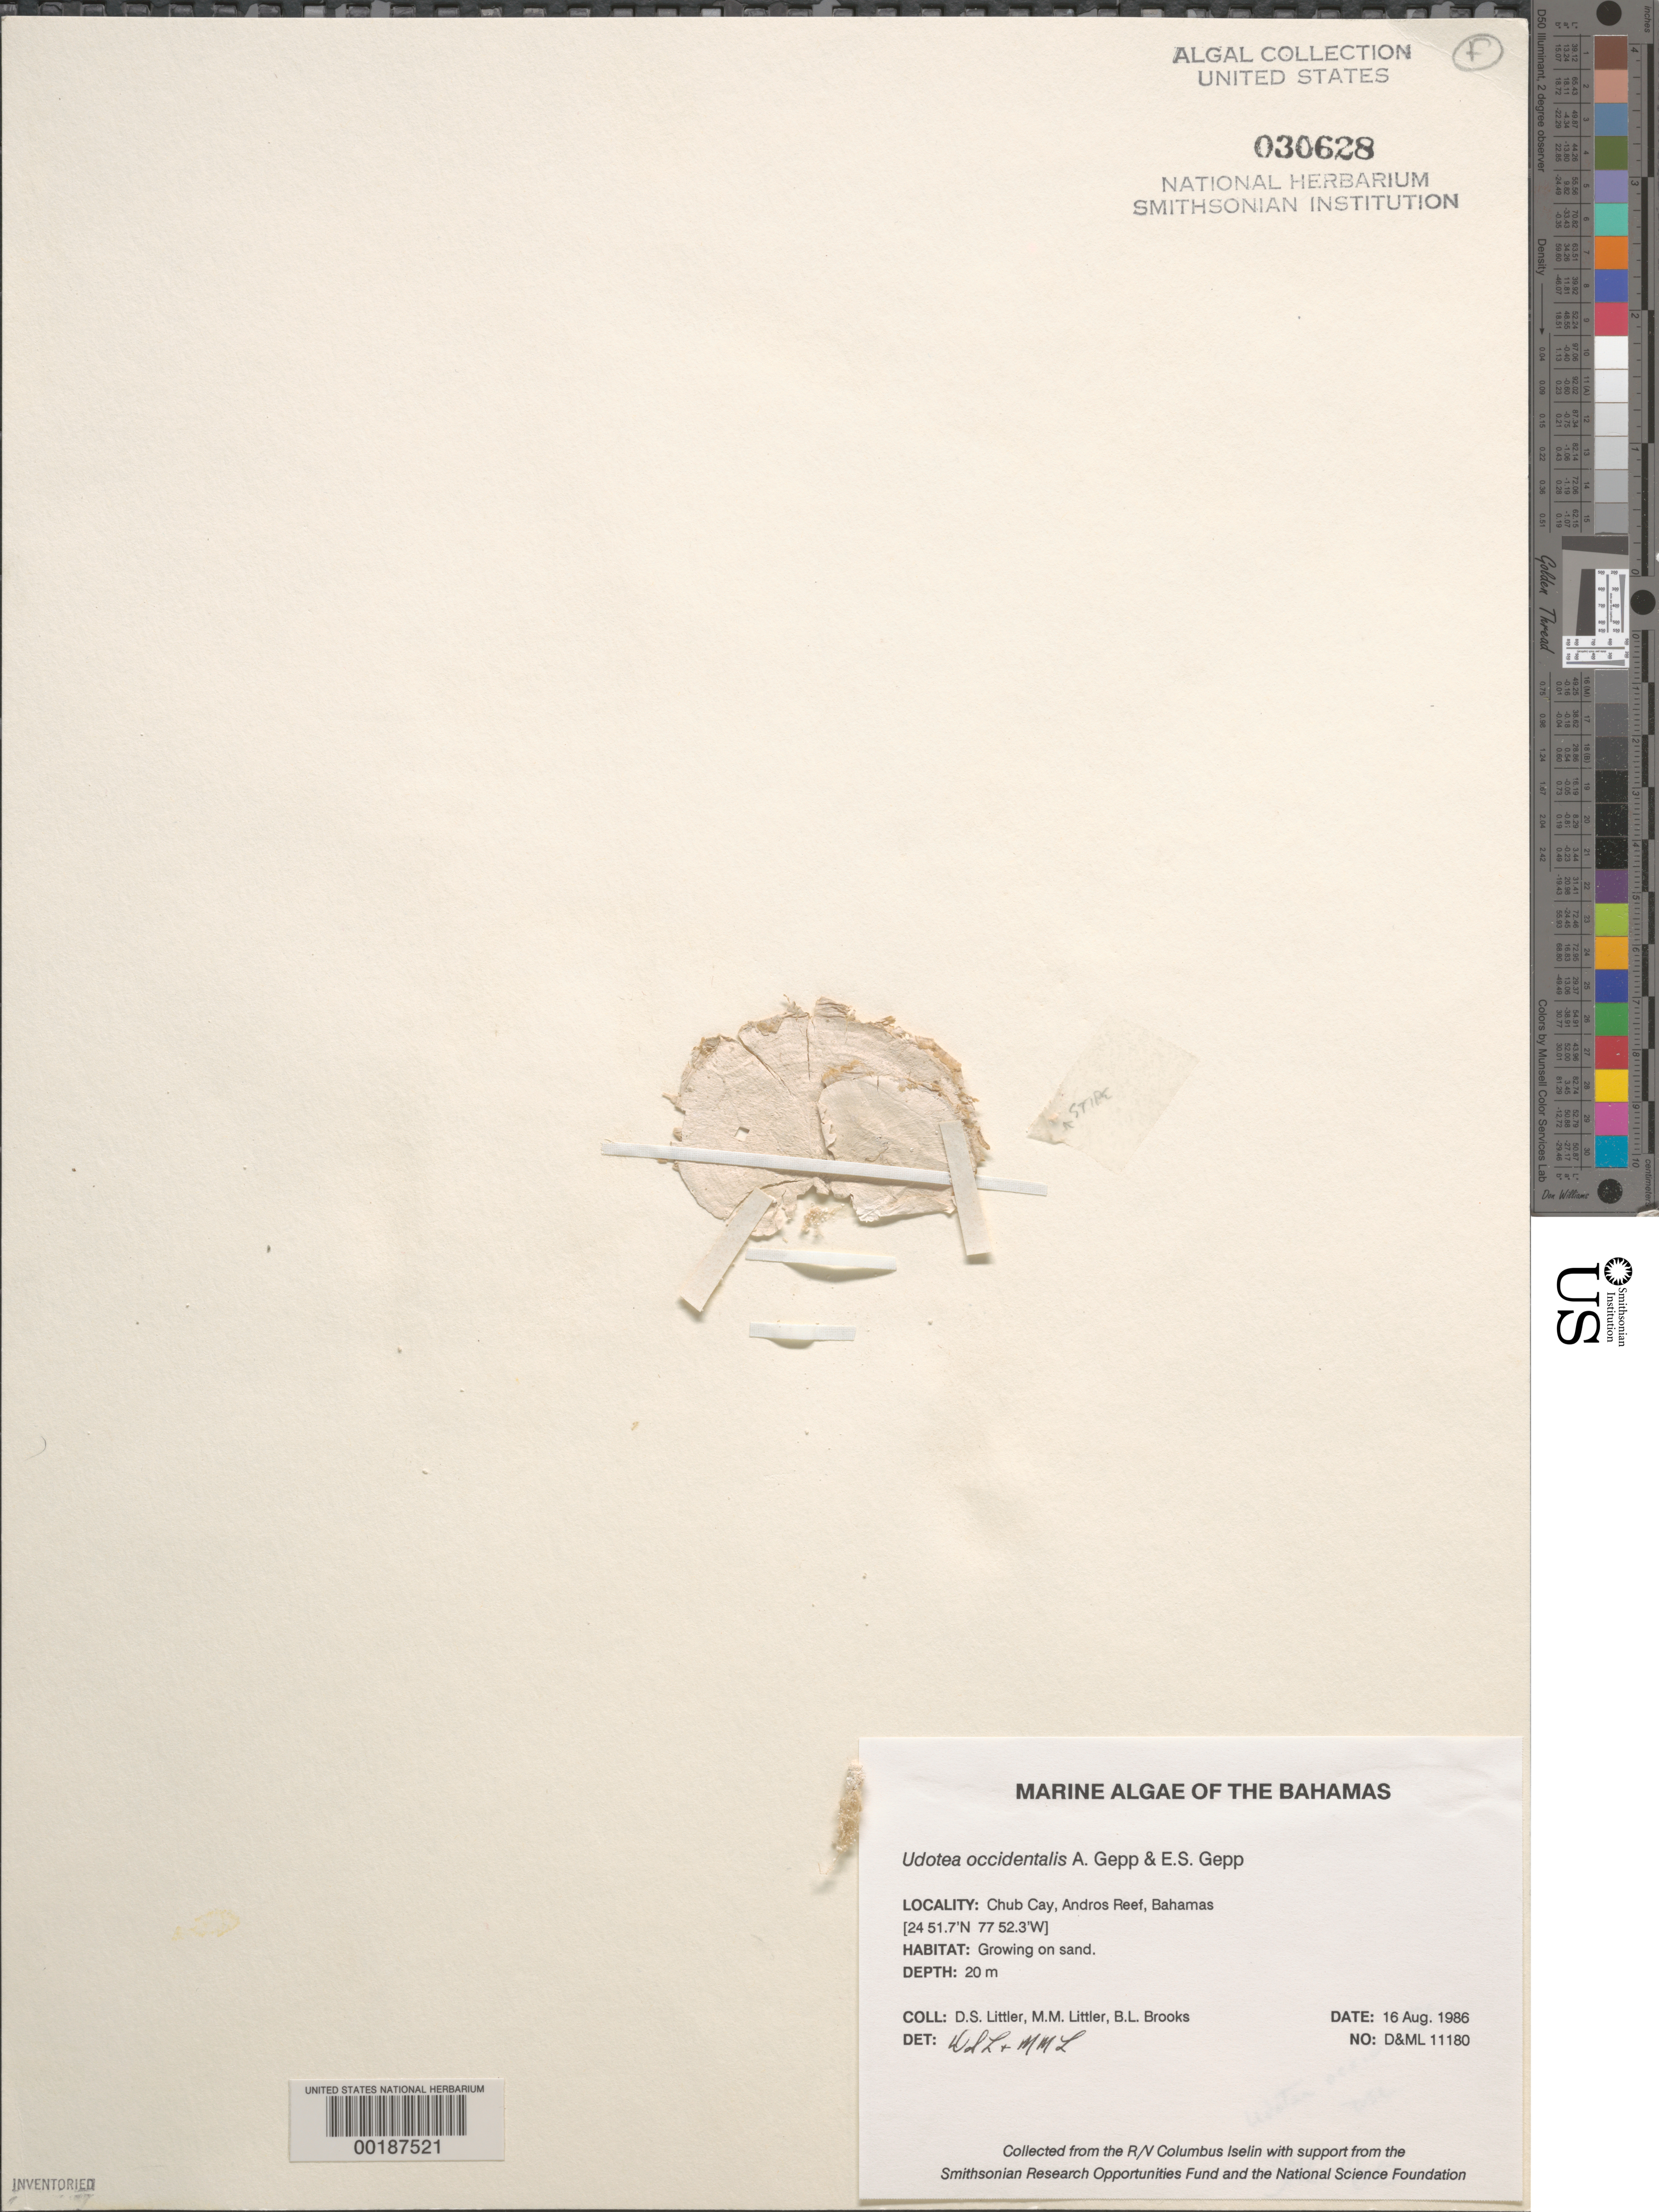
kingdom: Plantae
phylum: Chlorophyta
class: Ulvophyceae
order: Bryopsidales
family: Udoteaceae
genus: Udotea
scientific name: Udotea occidentalis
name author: A. Gepp & E. Gepp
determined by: Littler, D. S.; Littler, M. M.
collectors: D. S. Littler, M. M. Littler & B. Brooks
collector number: D&ML 11180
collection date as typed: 16 Aug 1986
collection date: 1986-08-16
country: Bahamas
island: Chub Cay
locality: Andros Reef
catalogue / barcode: US 30628